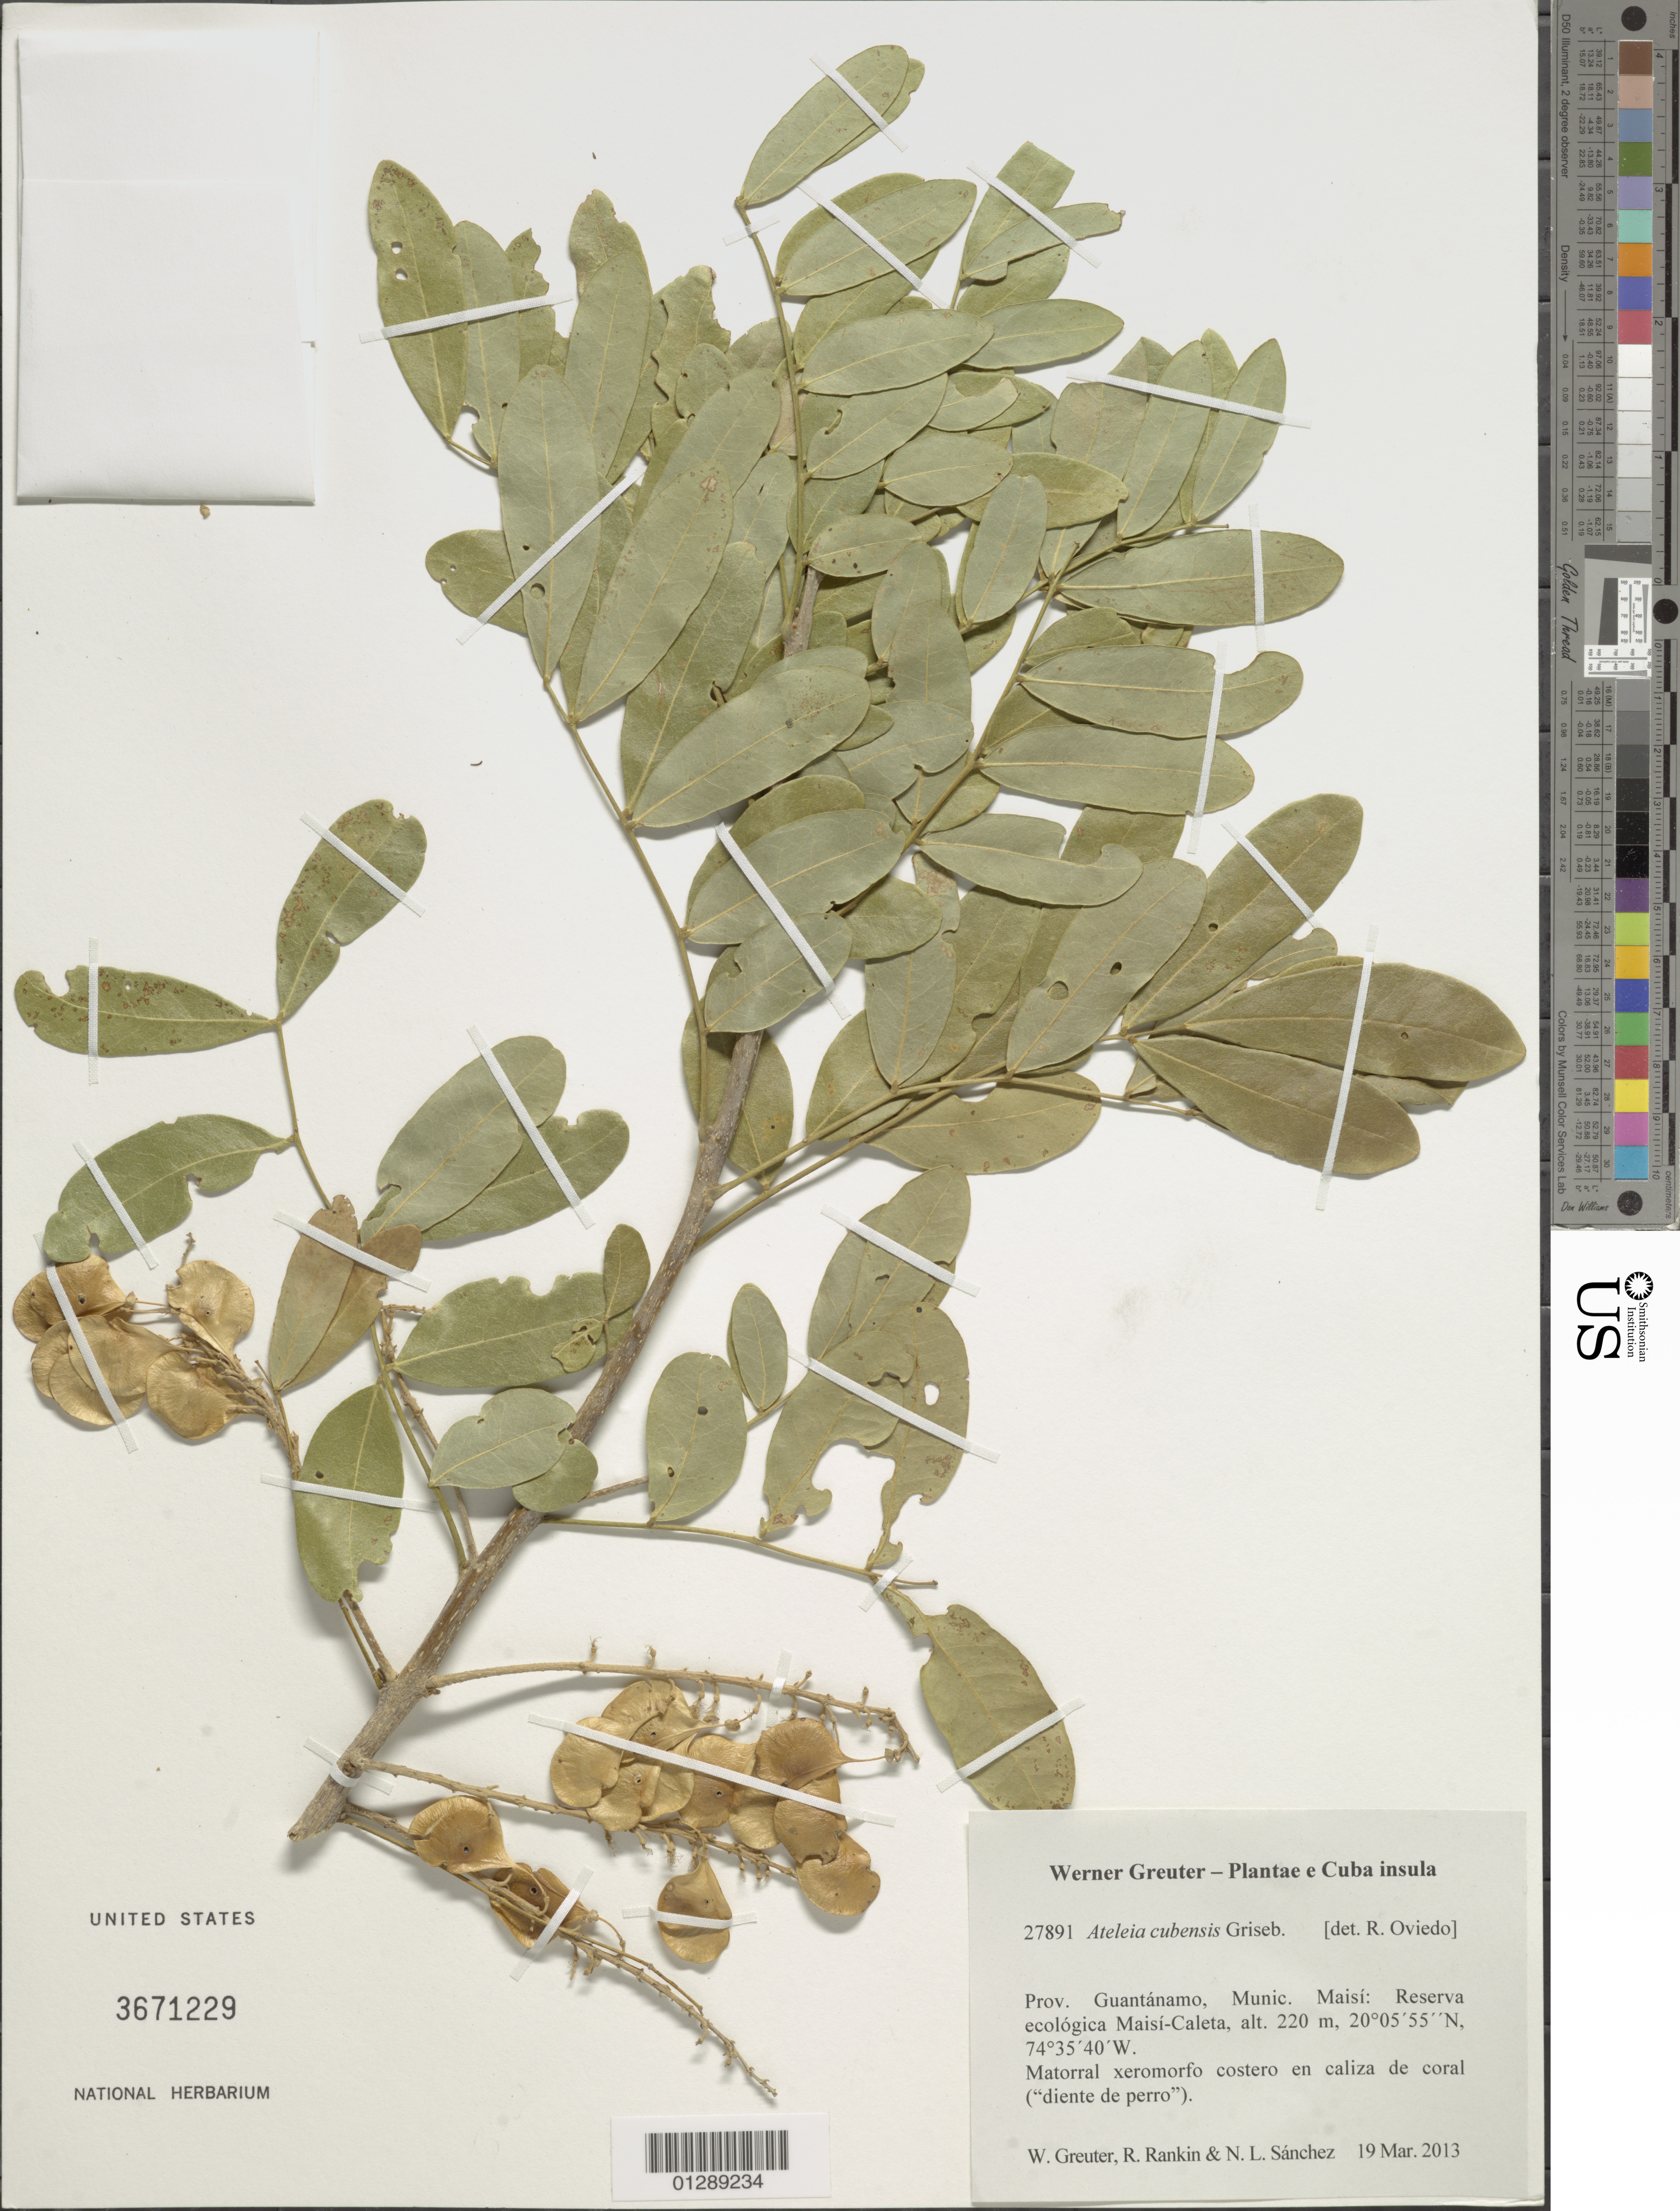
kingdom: Plantae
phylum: Tracheophyta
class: Magnoliopsida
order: Fabales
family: Fabaceae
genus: Ateleia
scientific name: Ateleia cubensis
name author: Griseb.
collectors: W. R. Greuter, R. Rankin Rodriguez & N. Sanchez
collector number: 27891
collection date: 2013-03-19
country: Cuba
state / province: Guantanamo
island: Cuba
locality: Munic. Maisí: Reserva Ecológica Maisí-Caleta.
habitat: Matorral xeromorfo costero en caliza de coral ("diente de perro").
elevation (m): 220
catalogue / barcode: US 3671229